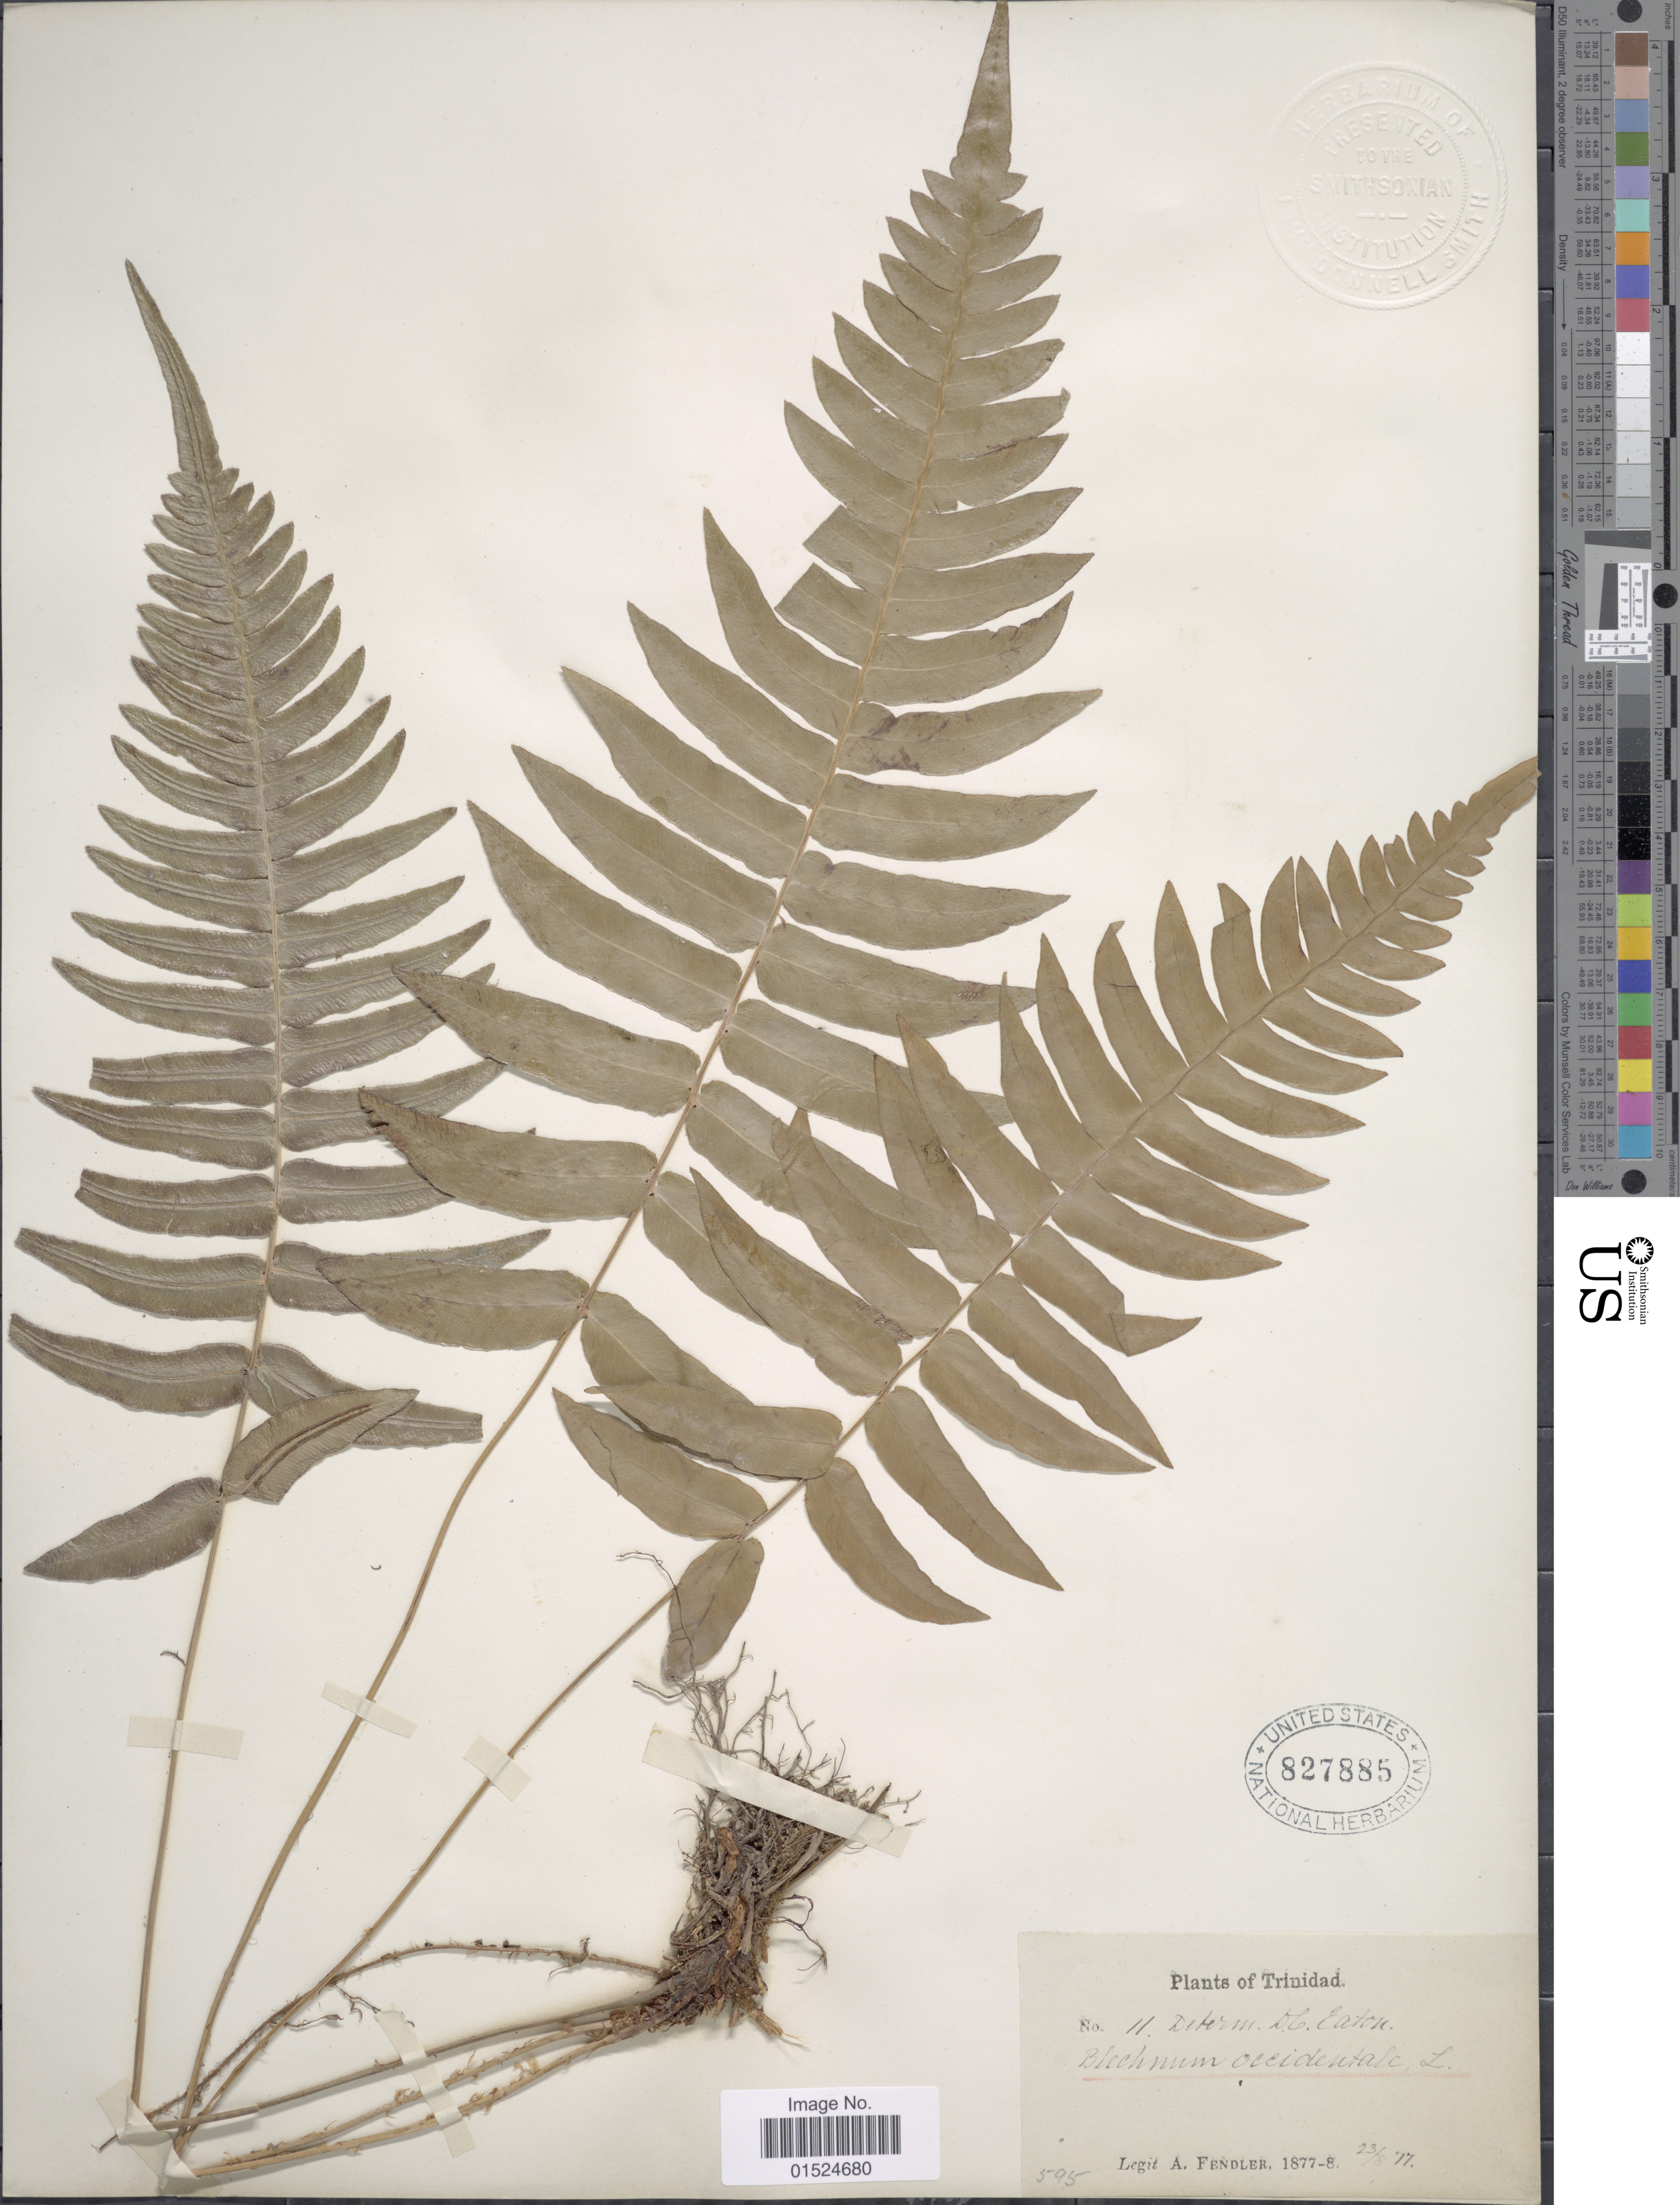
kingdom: Plantae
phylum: Tracheophyta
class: Polypodiopsida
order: Polypodiales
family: Blechnaceae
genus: Blechnum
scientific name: Blechnum falciculatum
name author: C. Presl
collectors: A. Fendler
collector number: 11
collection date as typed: Transcribed d/m/y: 23/8/77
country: Trinidad and Tobago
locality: Trinidad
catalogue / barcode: US 827885